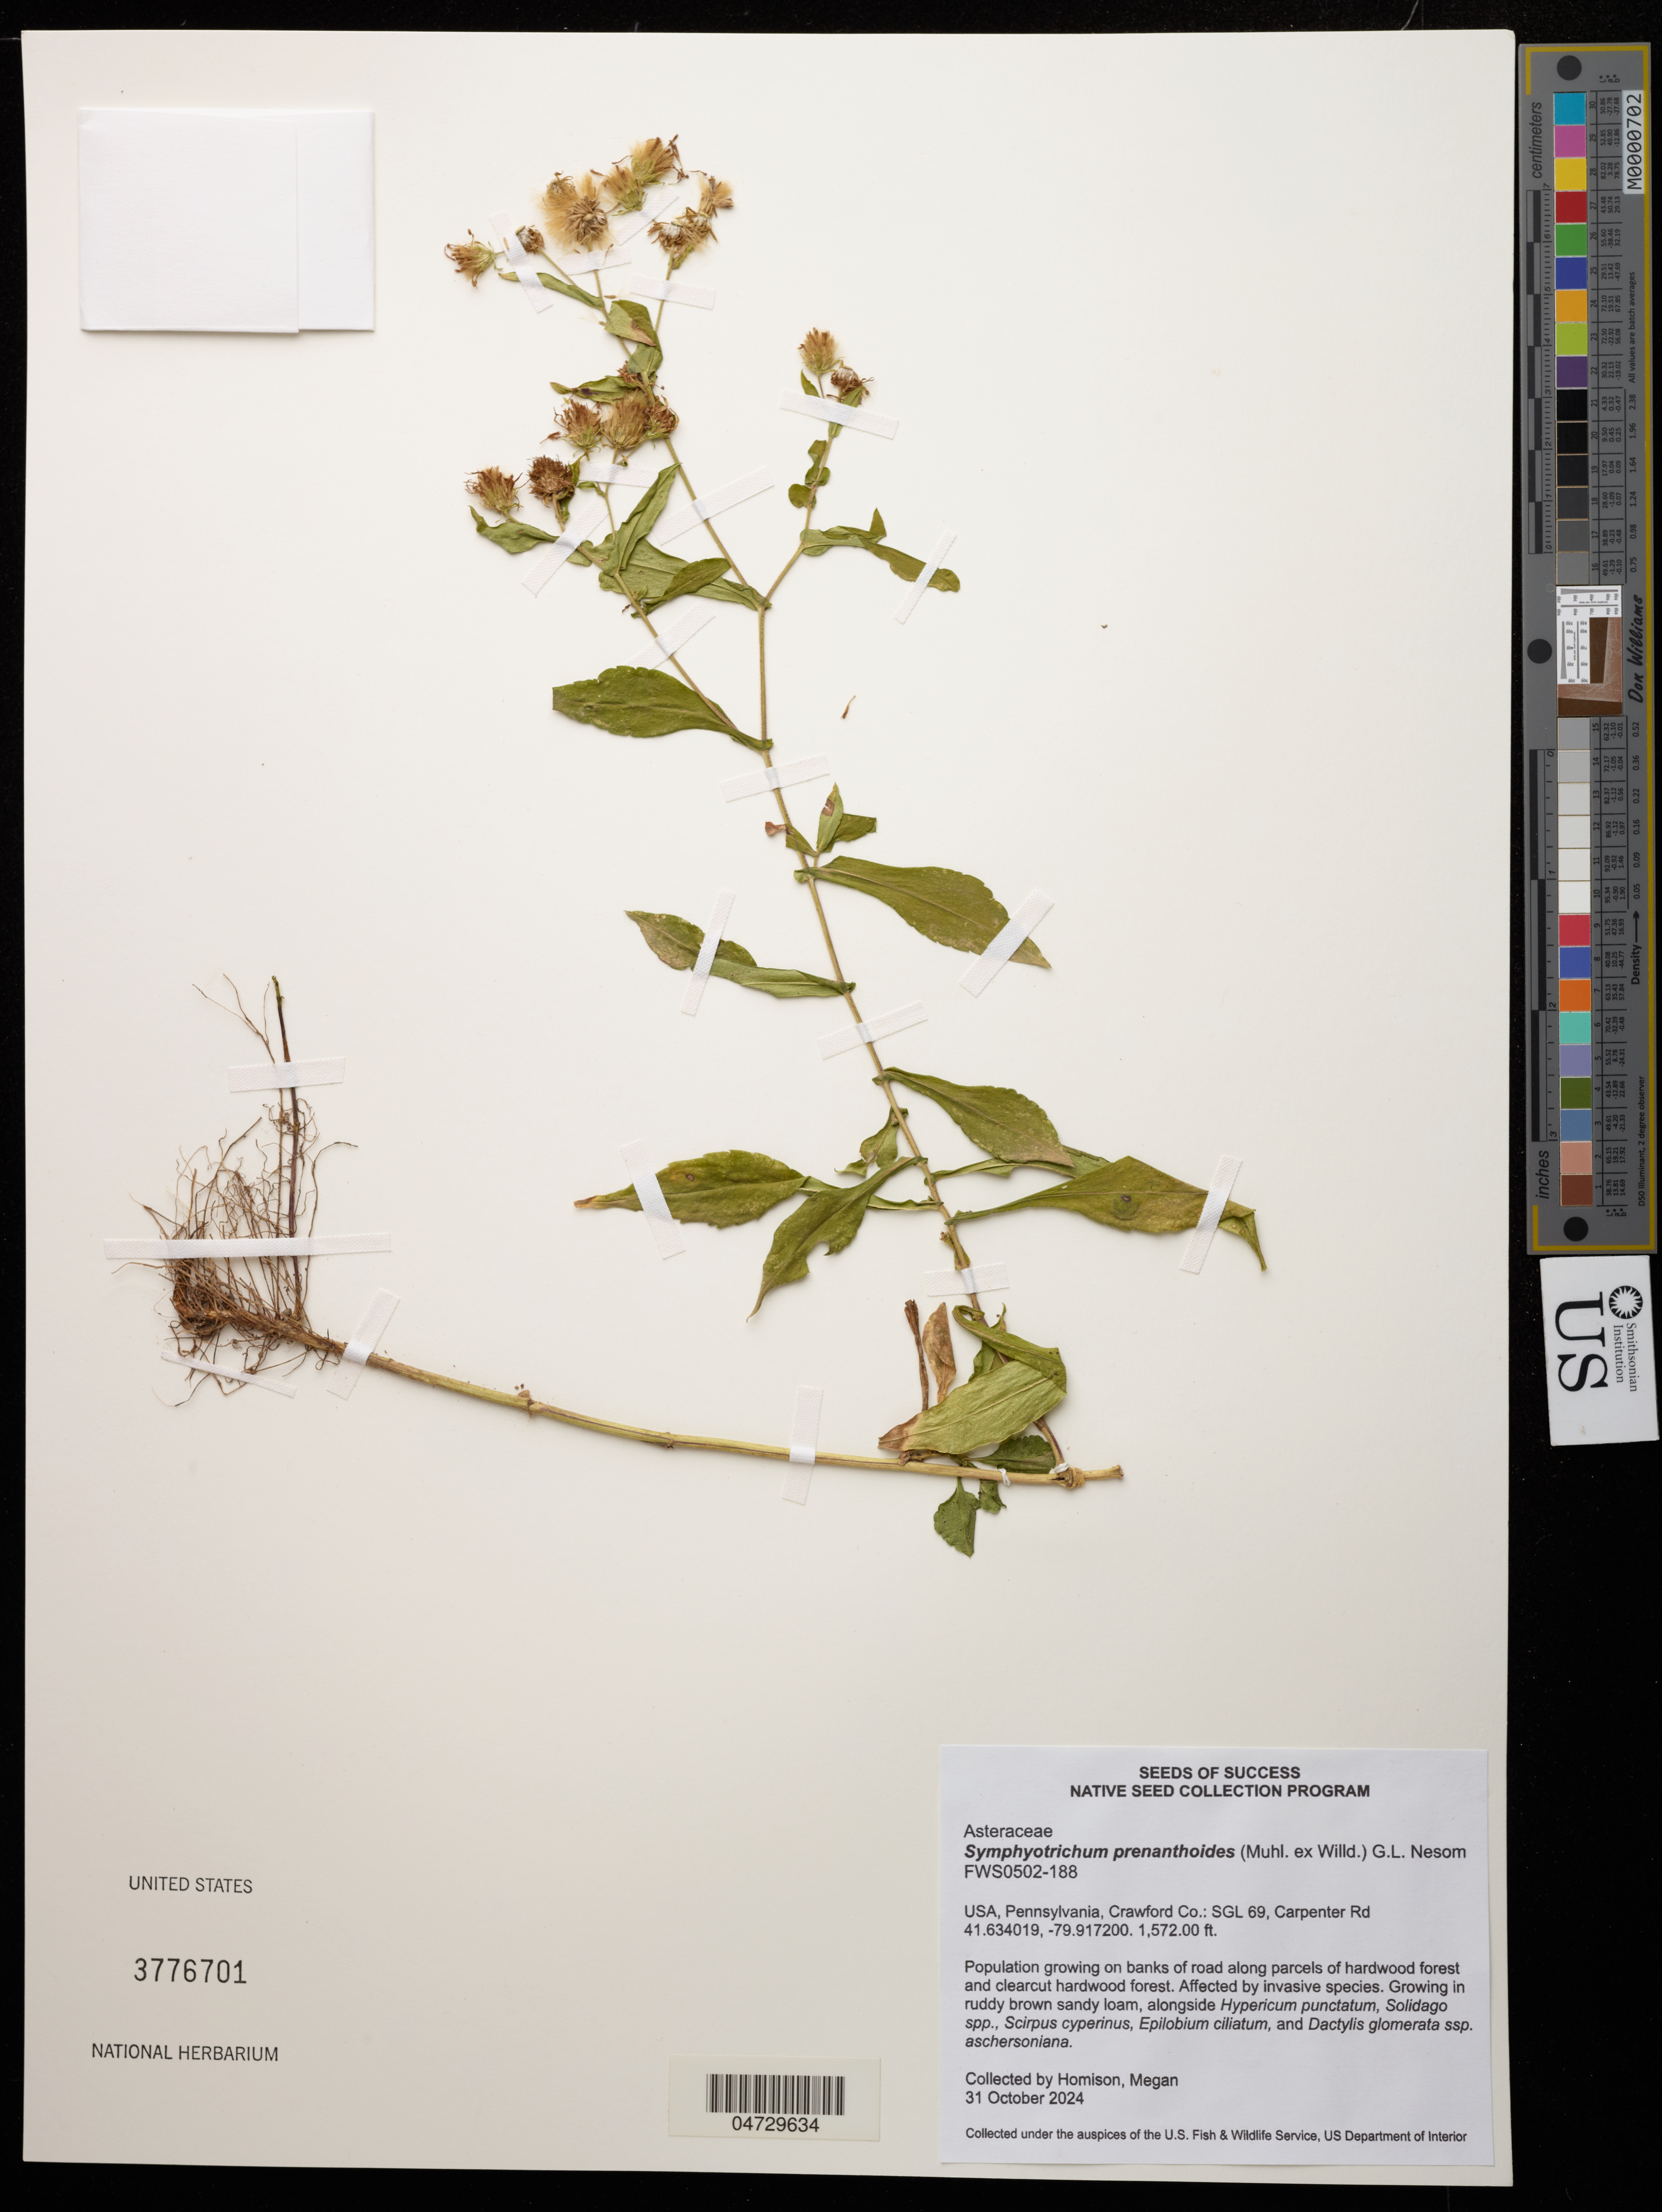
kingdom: Plantae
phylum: Tracheophyta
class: Magnoliopsida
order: Asterales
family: Asteraceae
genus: Symphyotrichum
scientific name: Symphyotrichum prenanthoides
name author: (Muhl. ex Willd.) G.L. Nesom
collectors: M. Homison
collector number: FWS0502-188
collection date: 2024-10-31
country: United States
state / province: Pennsylvania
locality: Crawford Co.: SGL 69, Carpenter Rd.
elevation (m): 479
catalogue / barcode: US 3776701